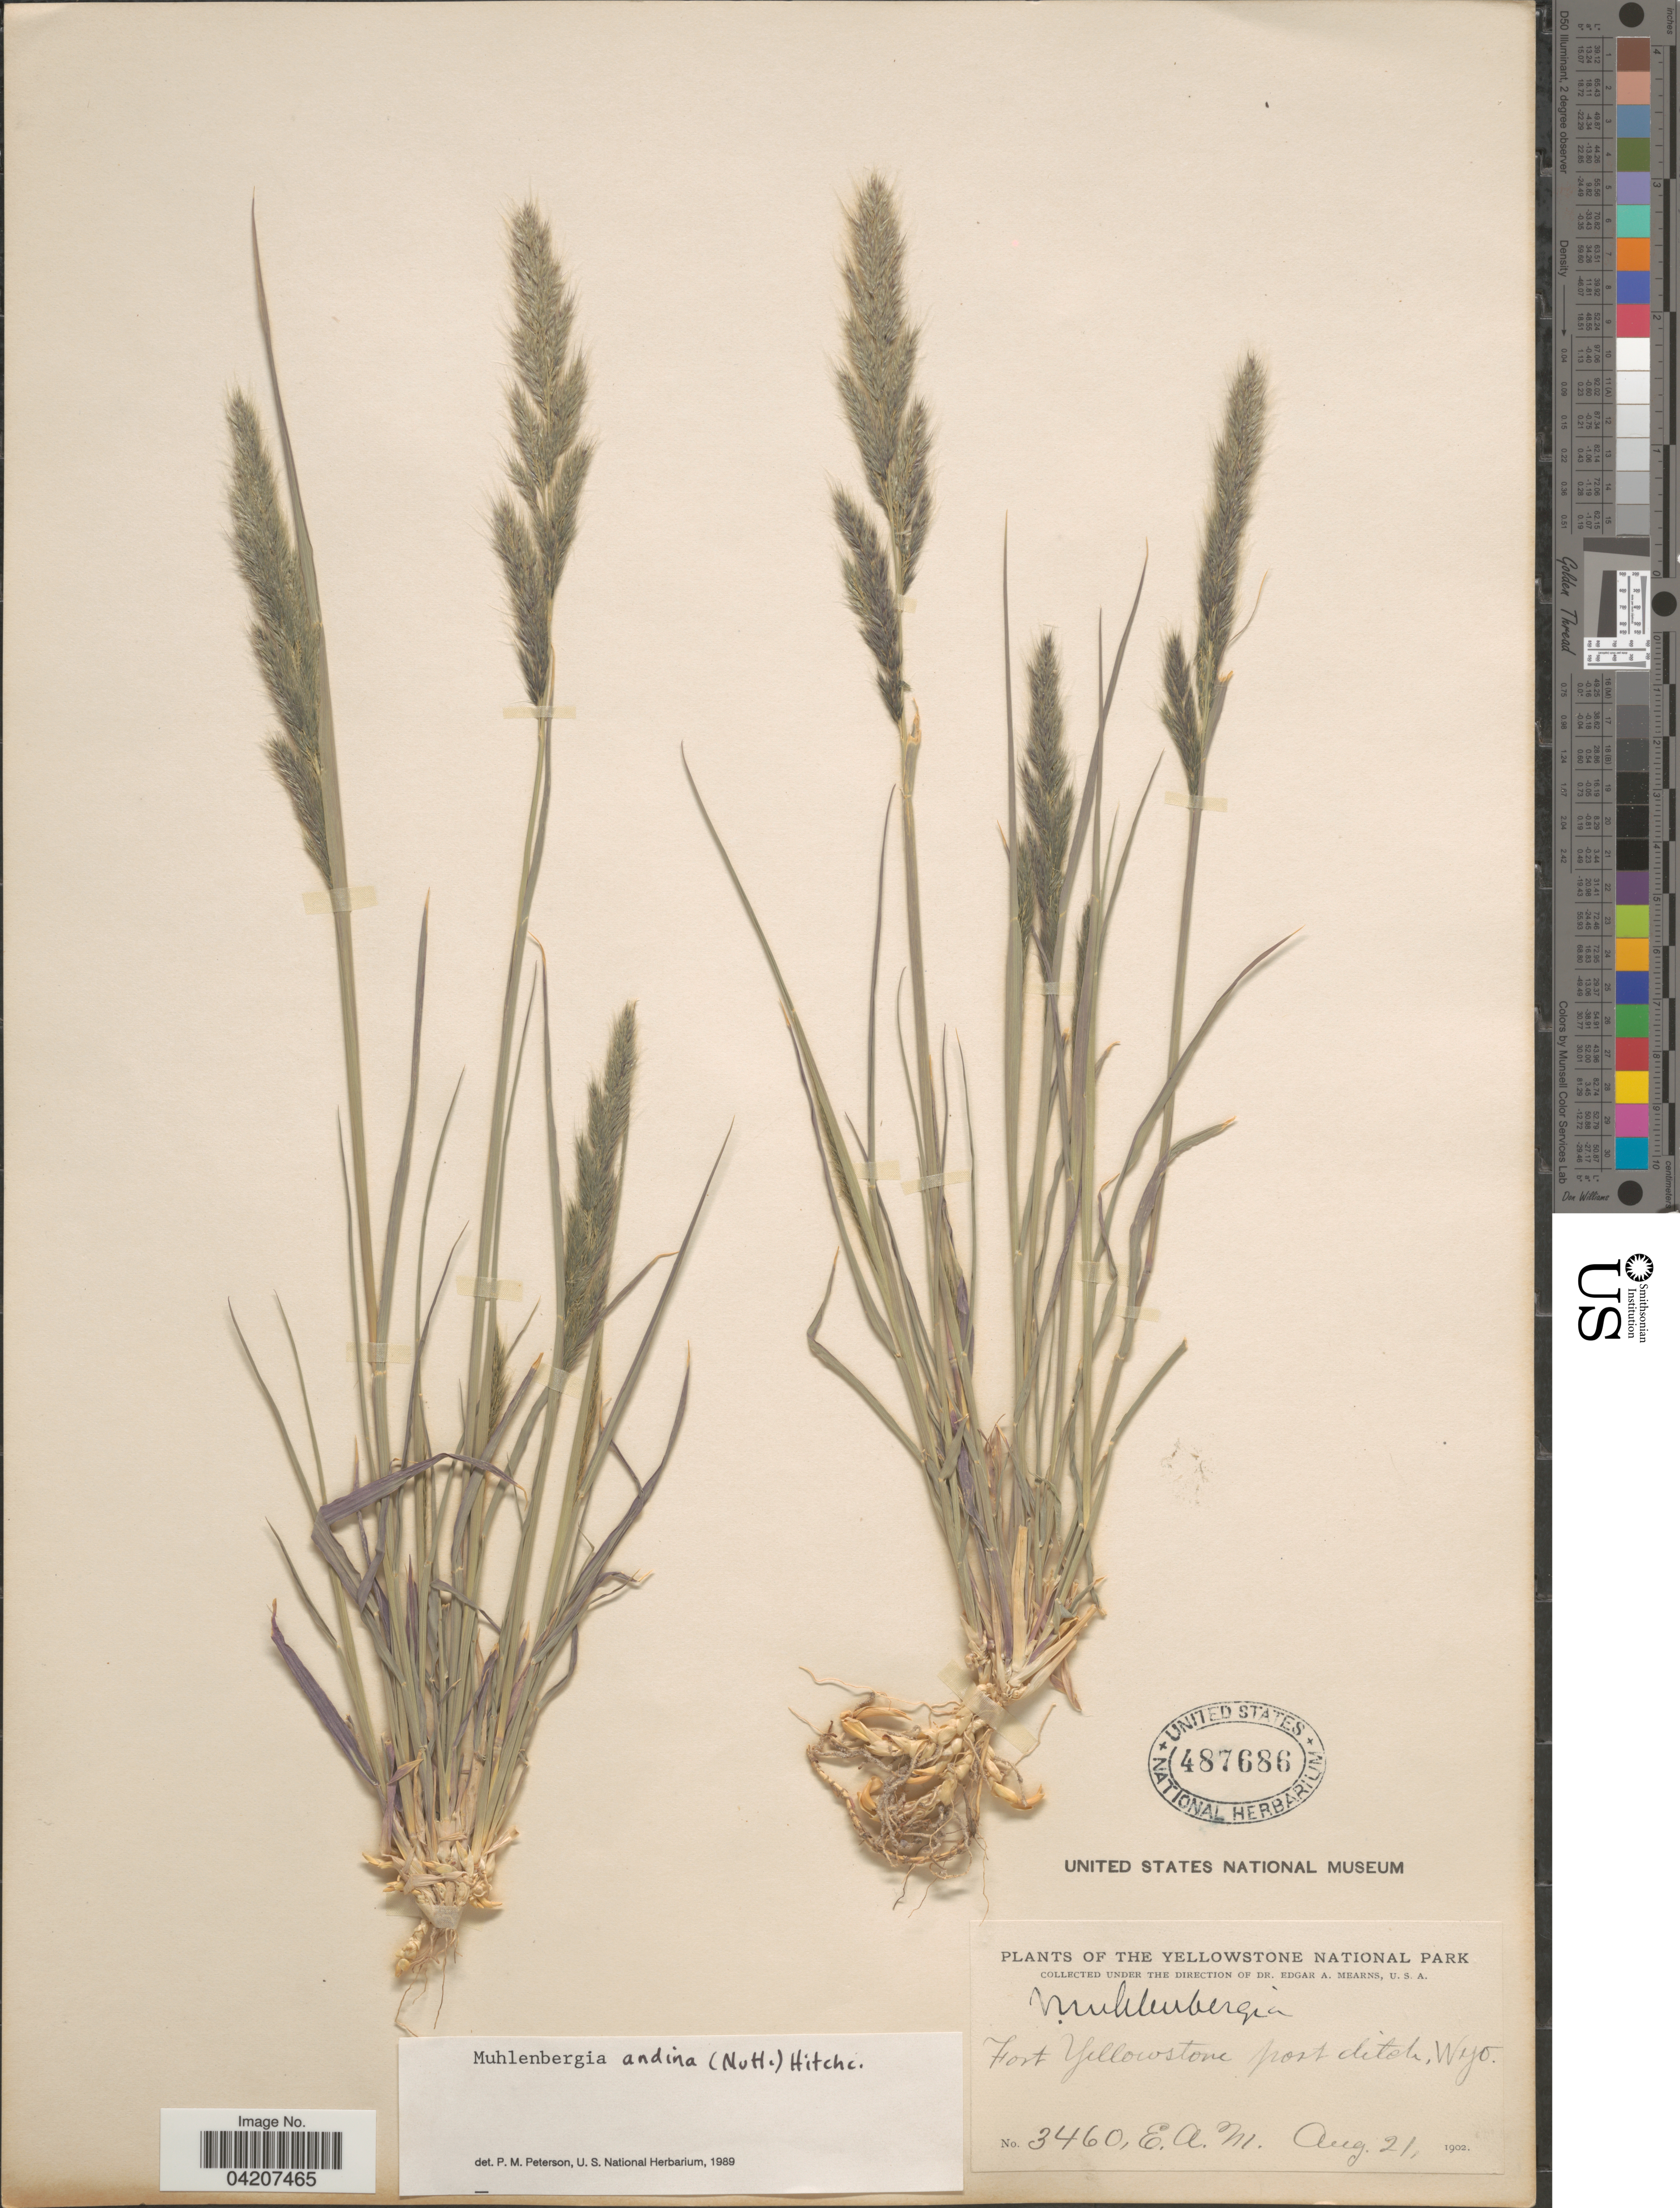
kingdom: Plantae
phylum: Tracheophyta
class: Liliopsida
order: Poales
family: Poaceae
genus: Muhlenbergia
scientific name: Muhlenbergia andina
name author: (Nutt.) Hitchc.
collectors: E. A. Mearns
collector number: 3460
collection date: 1902-08-21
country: United States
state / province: Wyoming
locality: The Yellowstone National Park. Fort Yellowstone post ditch.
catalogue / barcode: US 487686